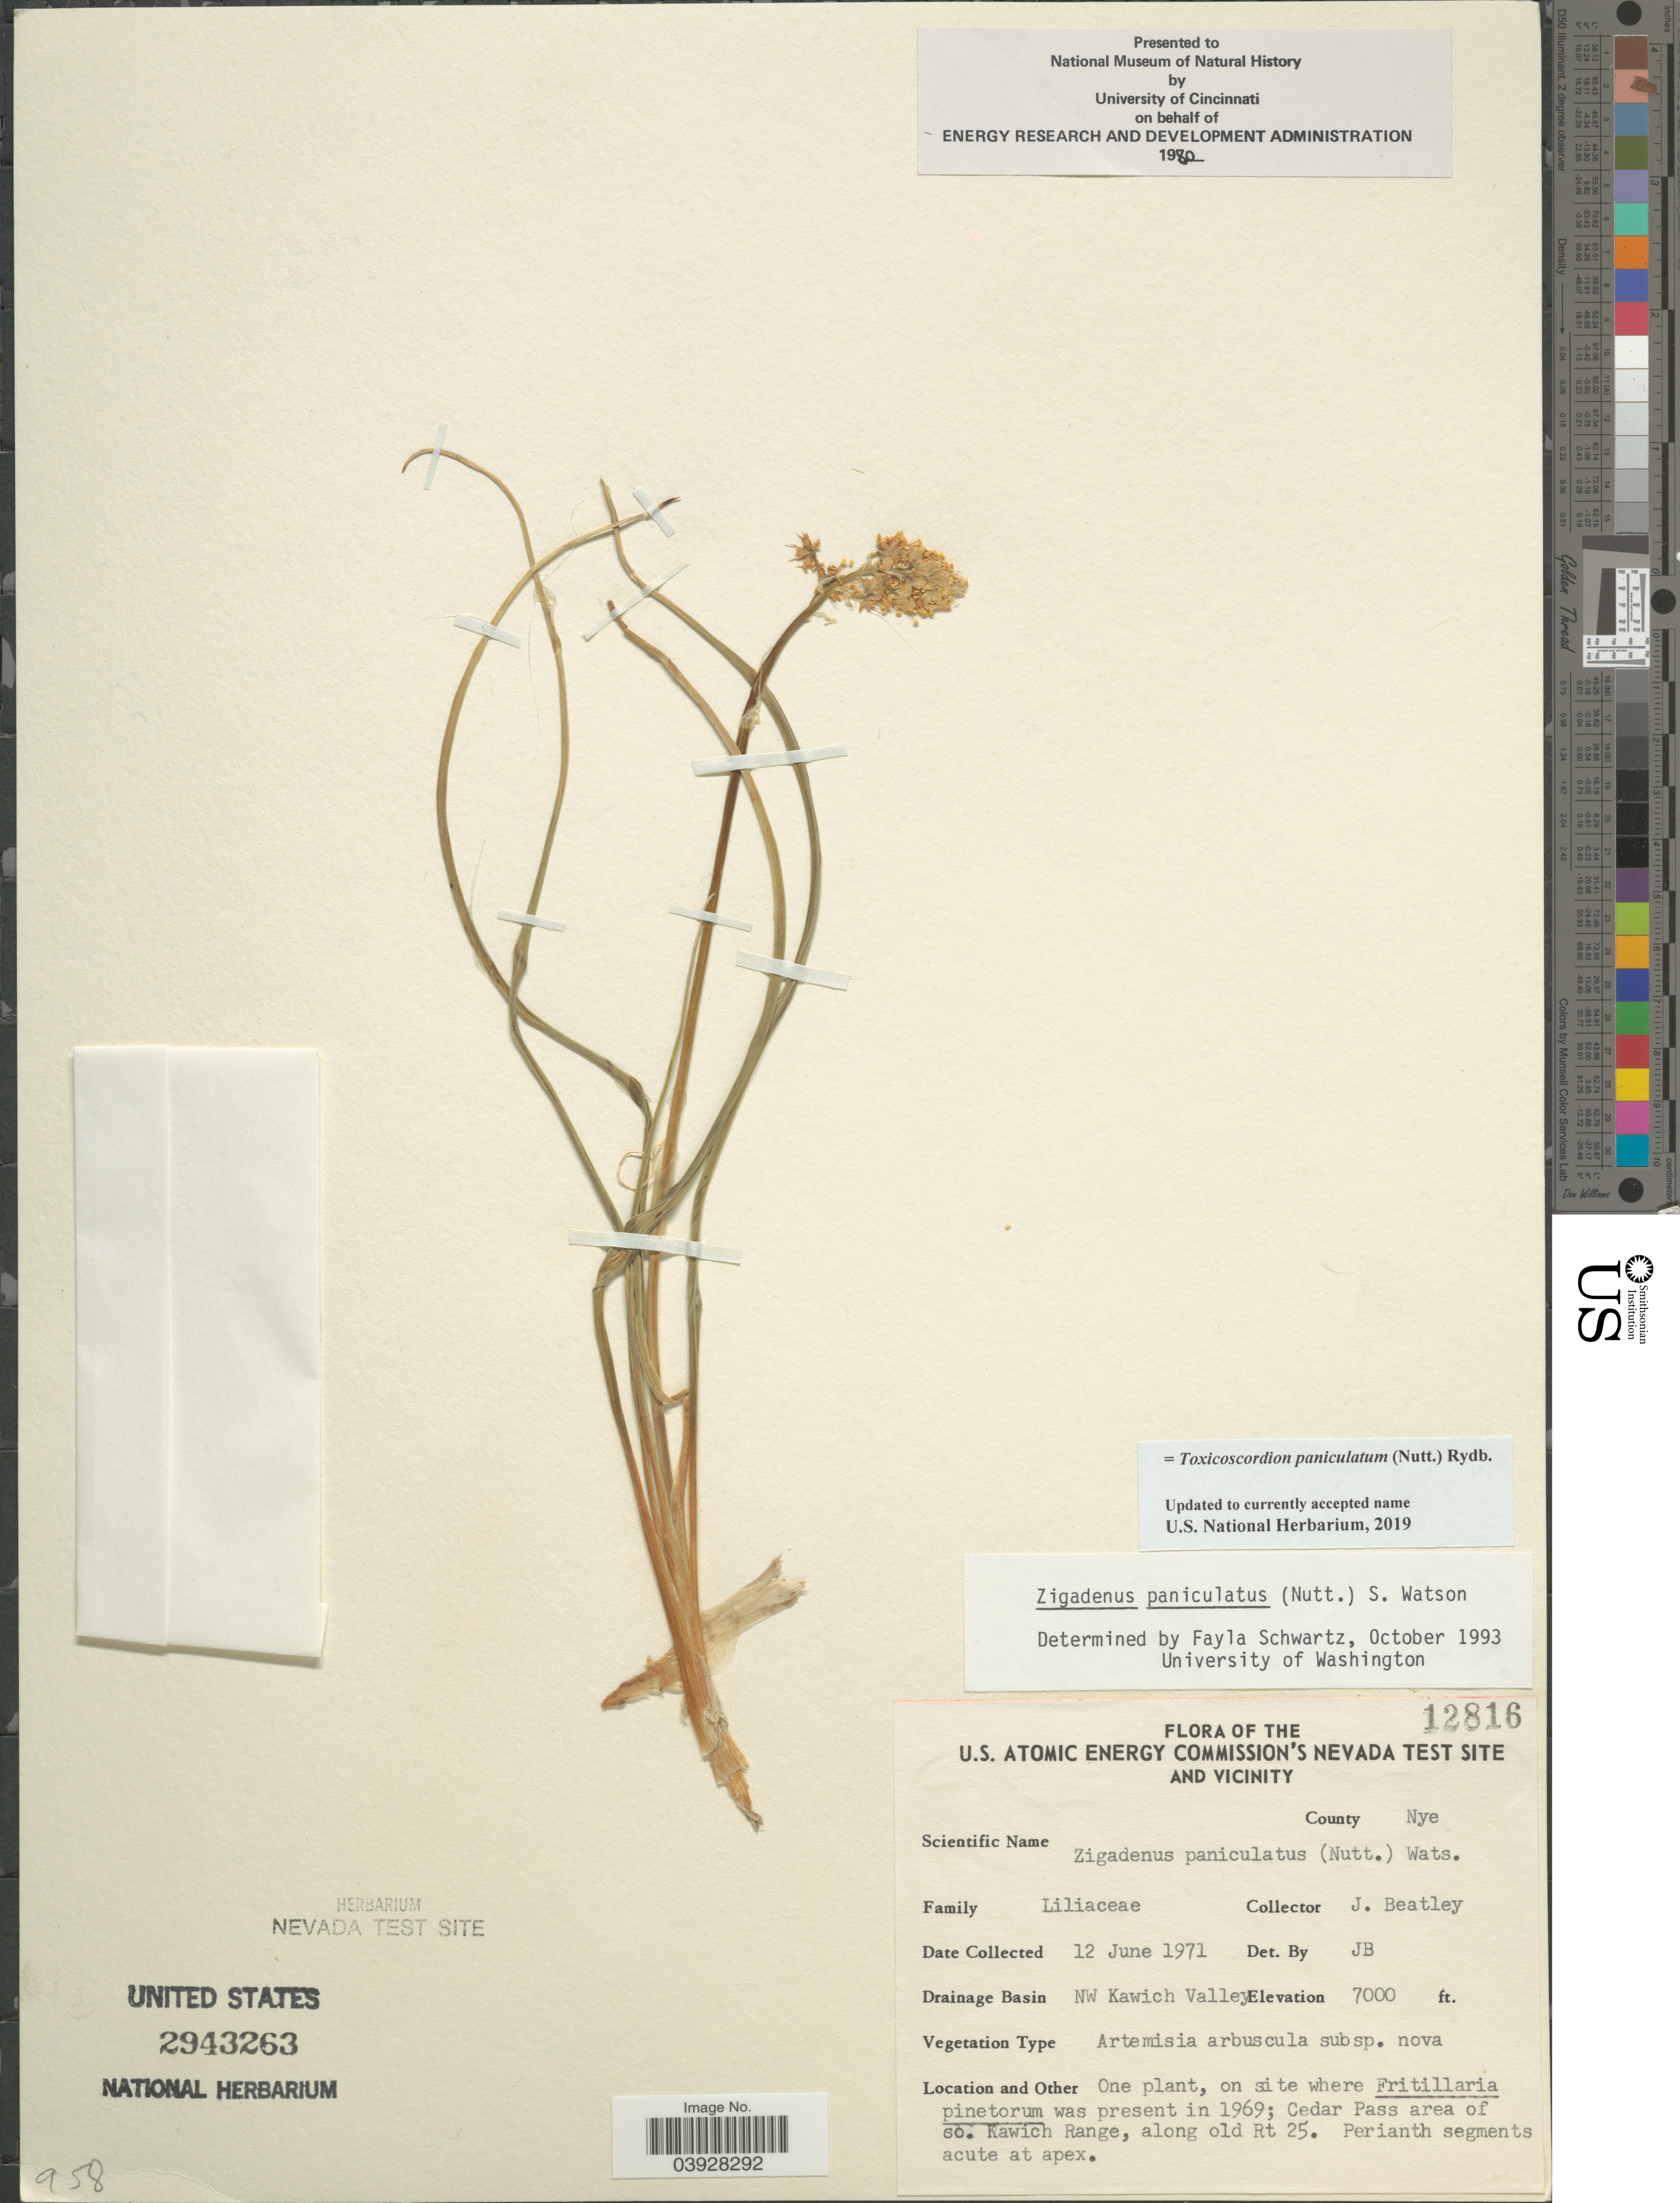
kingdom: Plantae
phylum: Tracheophyta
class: Liliopsida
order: Liliales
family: Melanthiaceae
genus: Toxicoscordion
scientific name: Toxicoscordion paniculatum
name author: (Nutt.) Rydb.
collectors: J. C. Beatley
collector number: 12816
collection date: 1971-06-12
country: United States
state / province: Nevada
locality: U.S. Atomic Energy Commission's Nevada Test Site and Vicinity. County Nye. Drainage Basin NW Kawich Valley. Cedar Pass area of so. Kawich Range, along old Rt 25.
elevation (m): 2134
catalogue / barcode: US 2943263